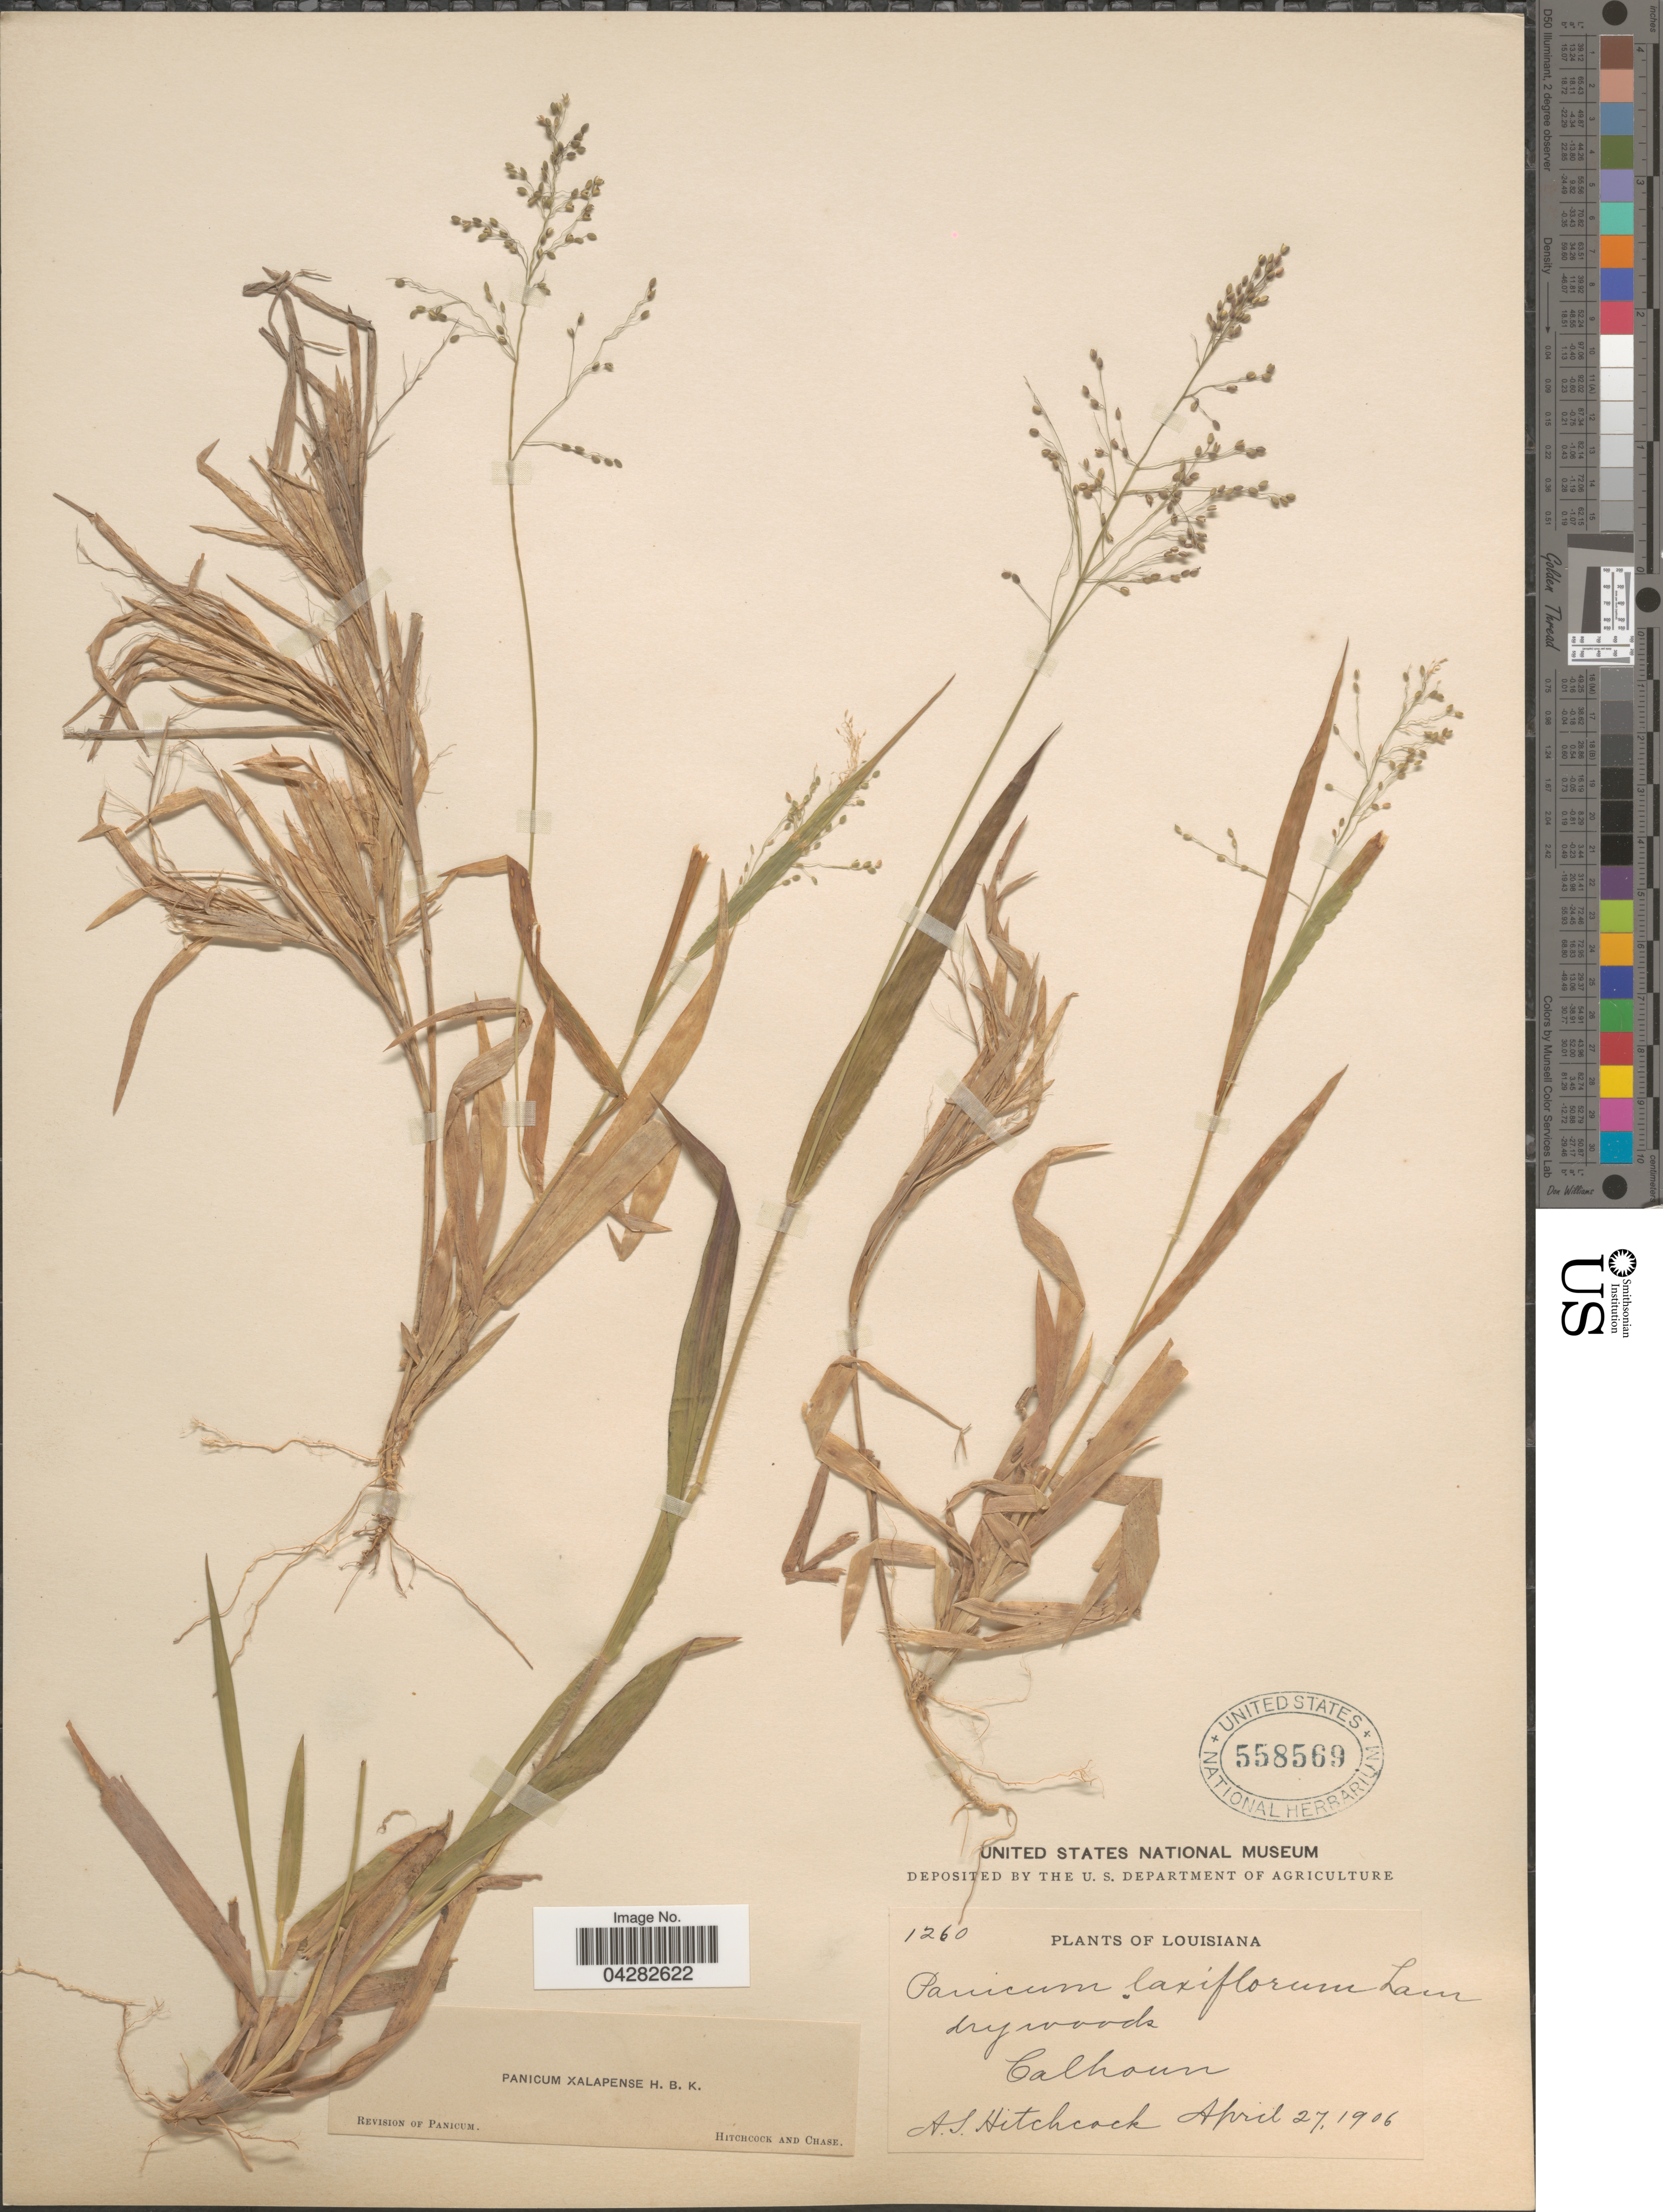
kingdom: Plantae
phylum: Tracheophyta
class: Liliopsida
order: Poales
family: Poaceae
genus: Dichanthelium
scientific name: Dichanthelium laxiflorum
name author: (Lam.) Gould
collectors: A. S. Hitchcock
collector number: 1260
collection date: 1906-04-27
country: United States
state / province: Louisiana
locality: Calhoun.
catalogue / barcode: US 558569